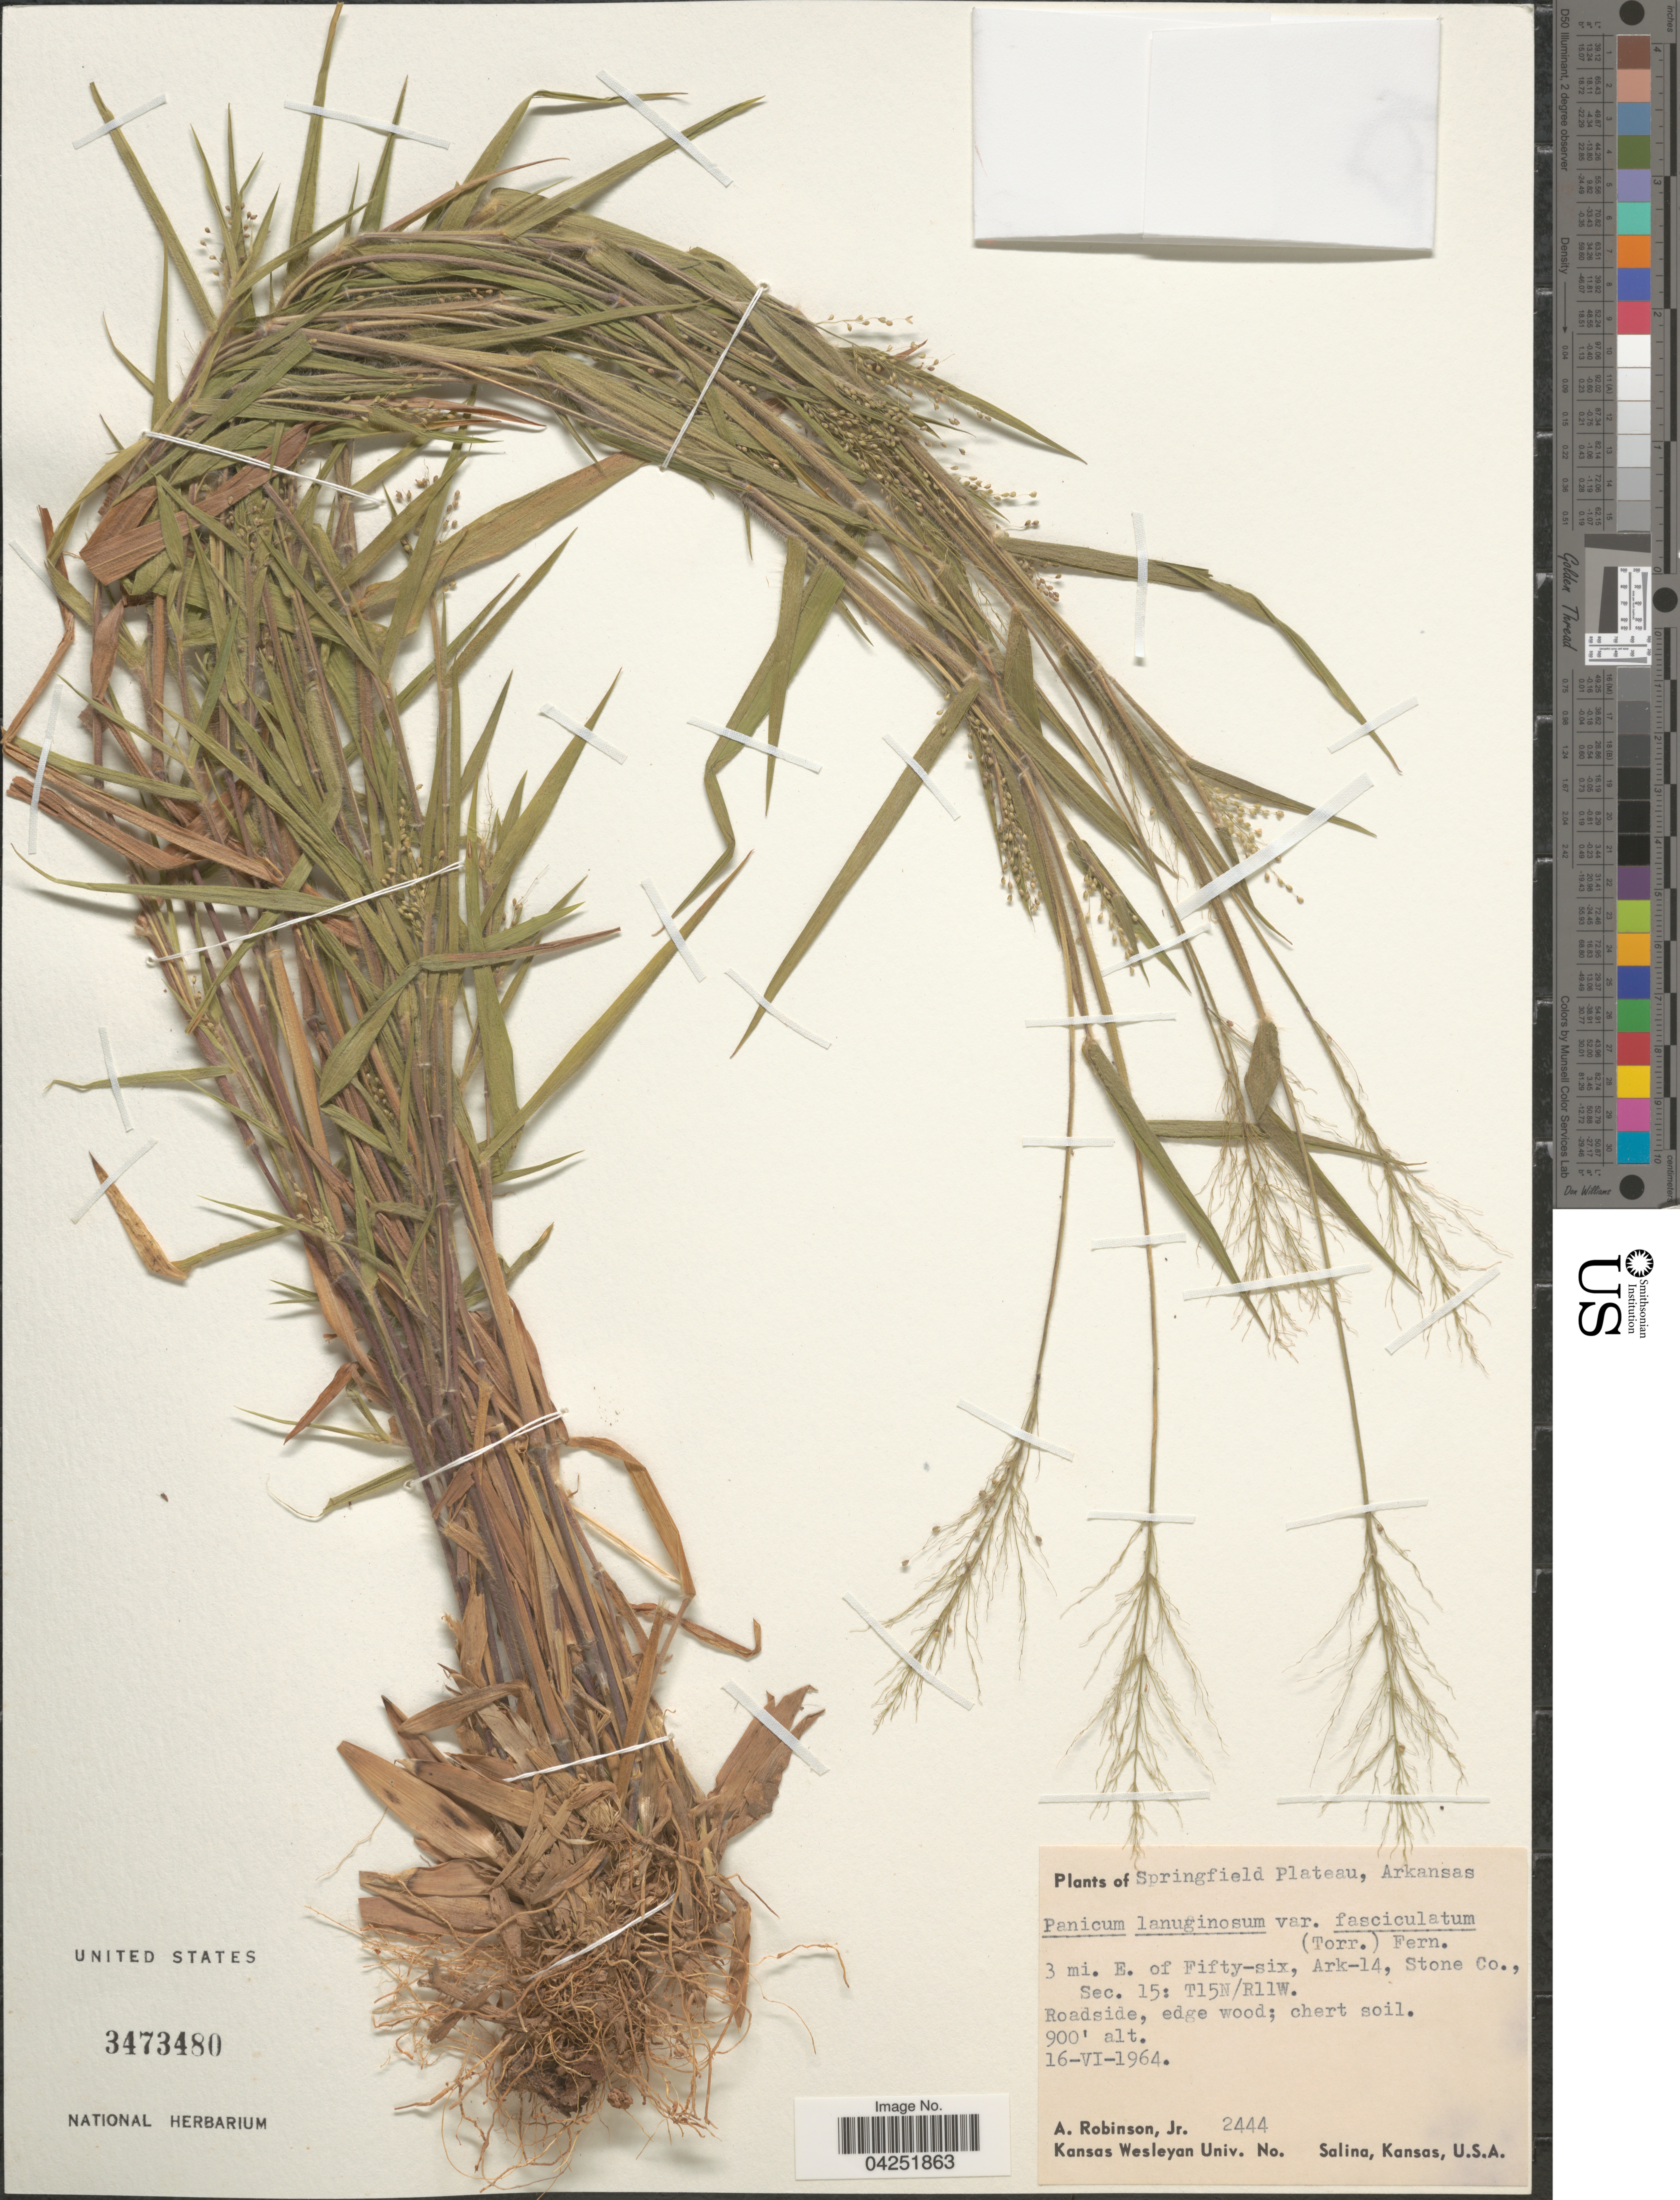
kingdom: Plantae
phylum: Tracheophyta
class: Liliopsida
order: Poales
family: Poaceae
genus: Dichanthelium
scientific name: Dichanthelium acuminatum var. fasciculatum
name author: (Torr.) Freckmann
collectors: A. Robinson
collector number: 2444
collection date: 1964-06-16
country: United States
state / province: Arkansas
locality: Springfield Plateau. 3 mi. E. of Fifty-six, Ark-14, Stone Co., Sec. 15: T15N/R11W. Roadside, edge wood.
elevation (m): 274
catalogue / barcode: US 3473480